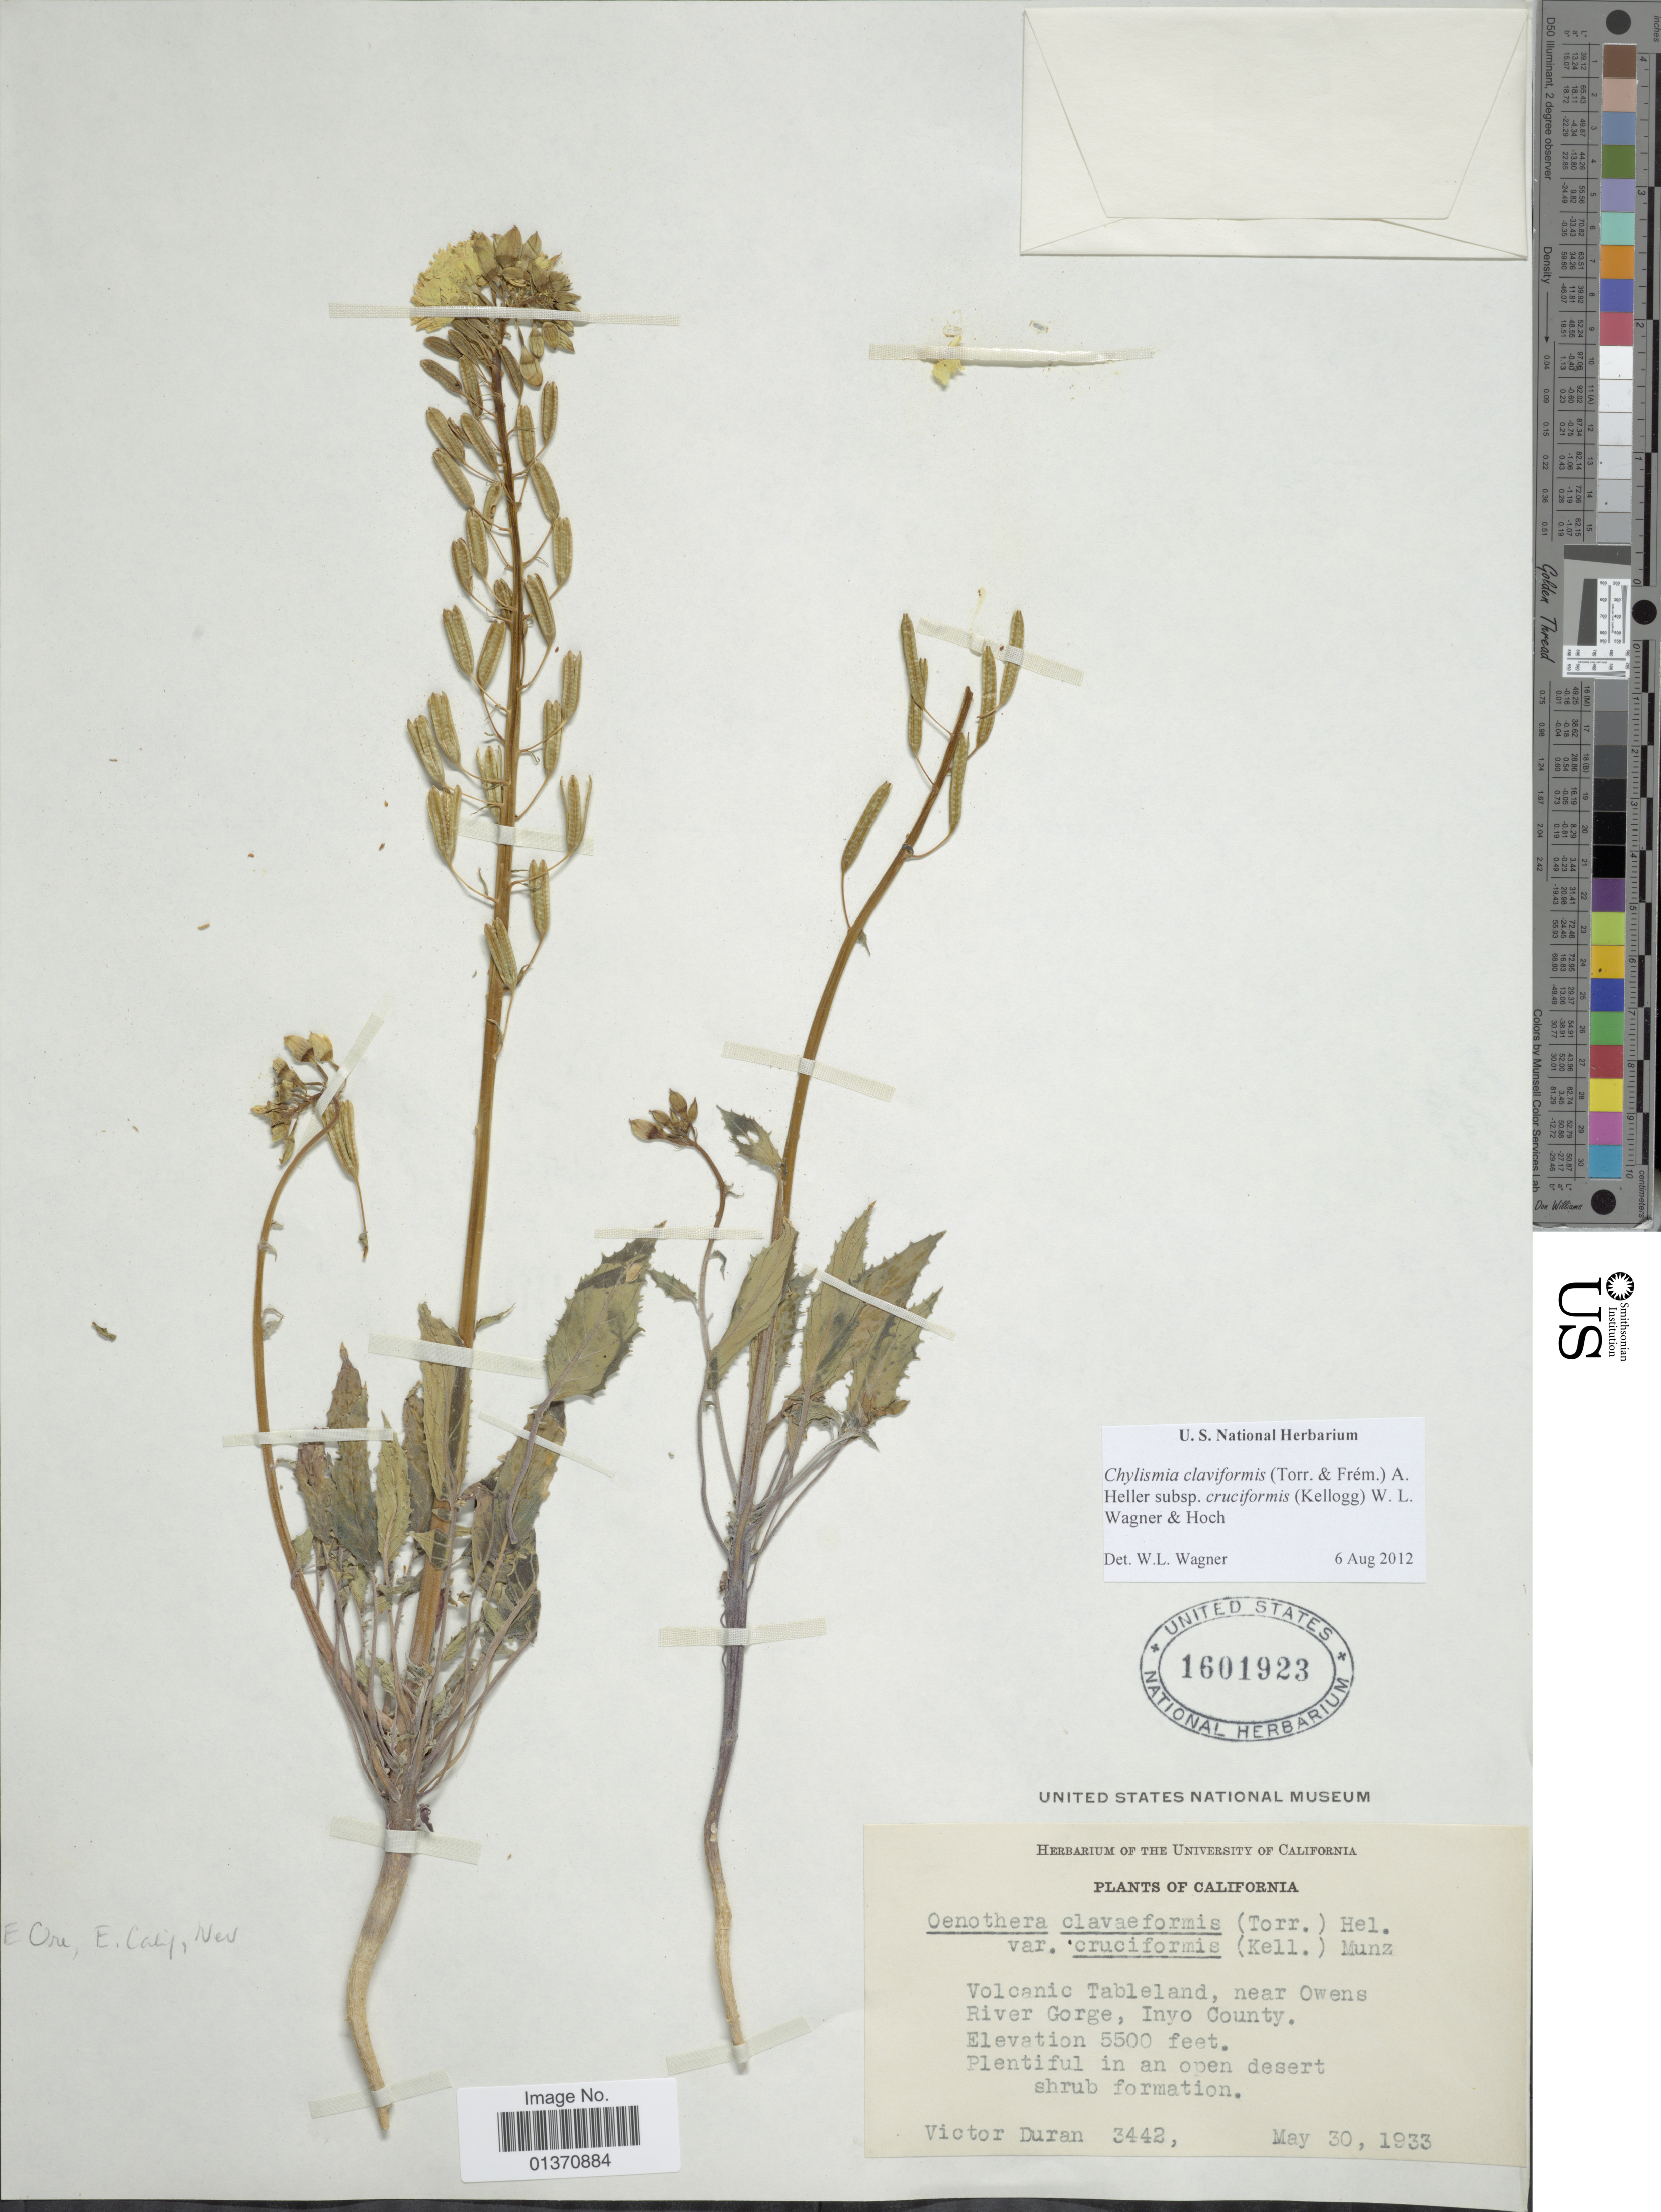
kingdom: Plantae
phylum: Tracheophyta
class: Magnoliopsida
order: Myrtales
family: Onagraceae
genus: Chylismia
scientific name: Chylismia claviformis subsp. cruciformis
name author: (Kellog) W.L. Wagner & Hoch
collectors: V. Duran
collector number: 3442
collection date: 1933-05-30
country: United States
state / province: California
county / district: Inyo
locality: Volcanic Tableland, near Owens River Gorge, Inyo County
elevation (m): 1676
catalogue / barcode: US 1601923